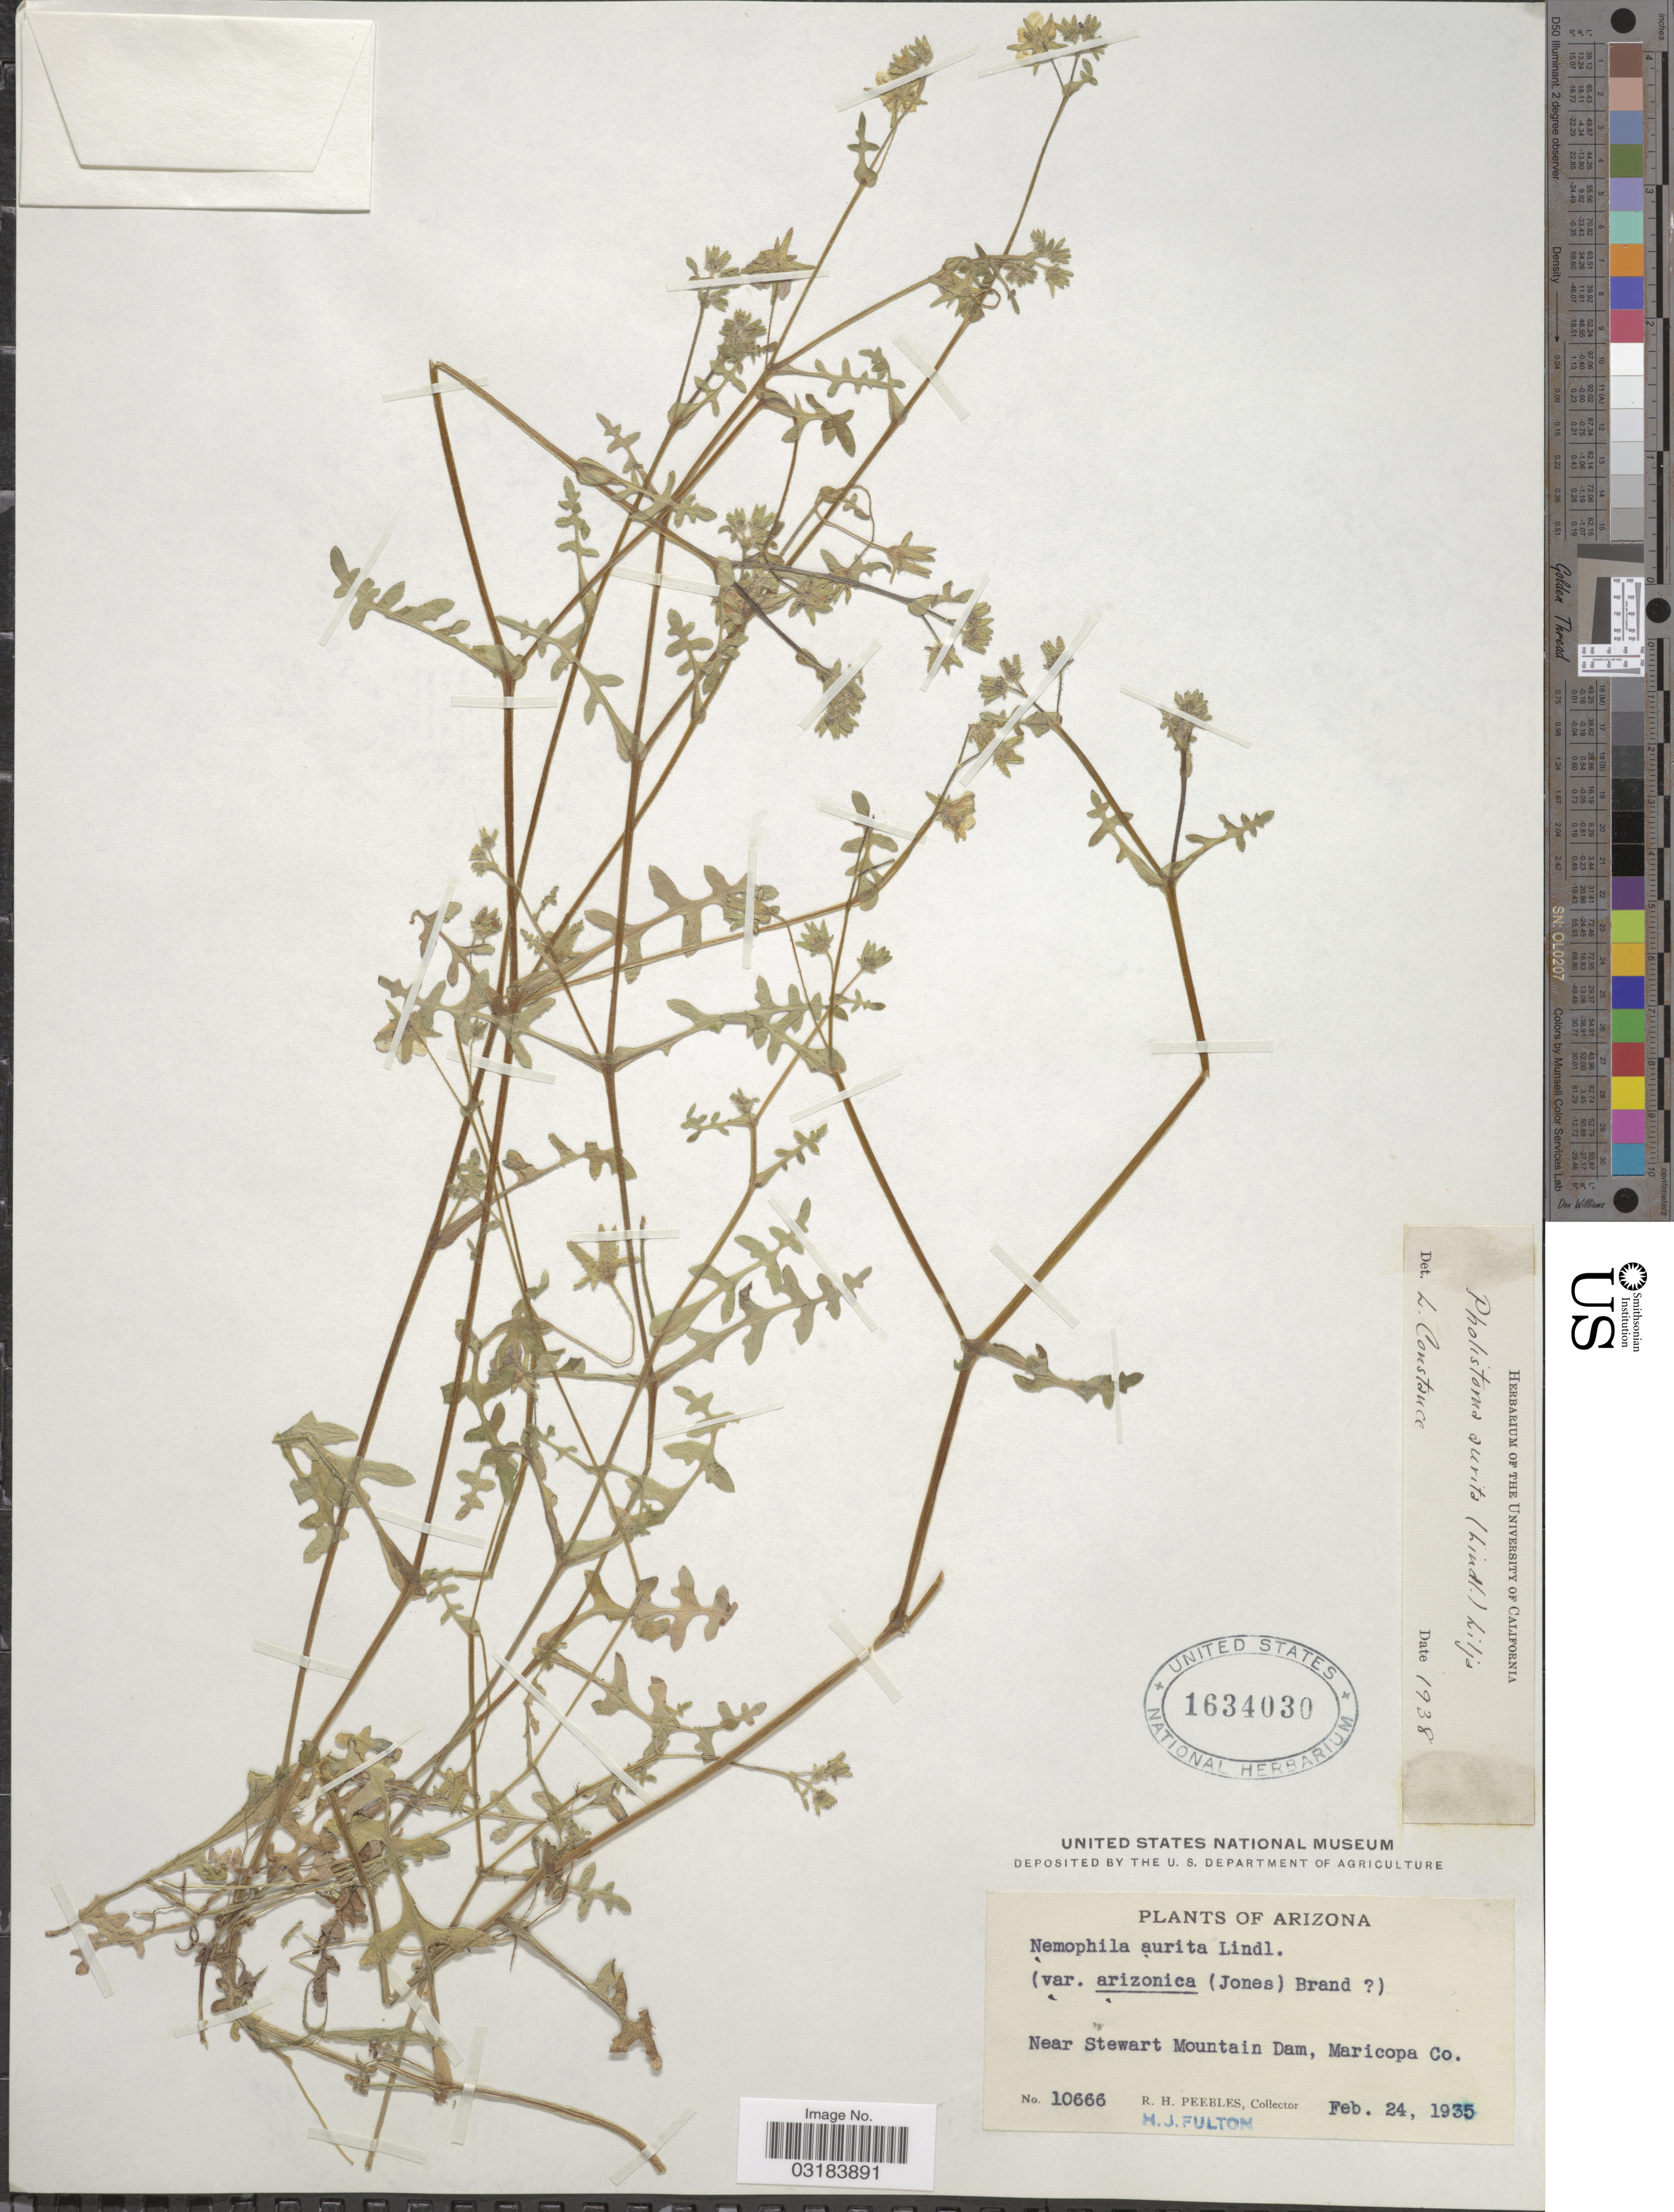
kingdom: Plantae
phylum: Tracheophyta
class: Magnoliopsida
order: Boraginales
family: Hydrophyllaceae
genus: Pholistoma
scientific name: Pholistoma auritum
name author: (Lindl.) Lilja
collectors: R. H. Peebles & H. Fulton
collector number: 10666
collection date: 1935-02-24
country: United States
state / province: Arizona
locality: Near Stewart Mountain Dam, Maricopa Co.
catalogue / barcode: US 1634030